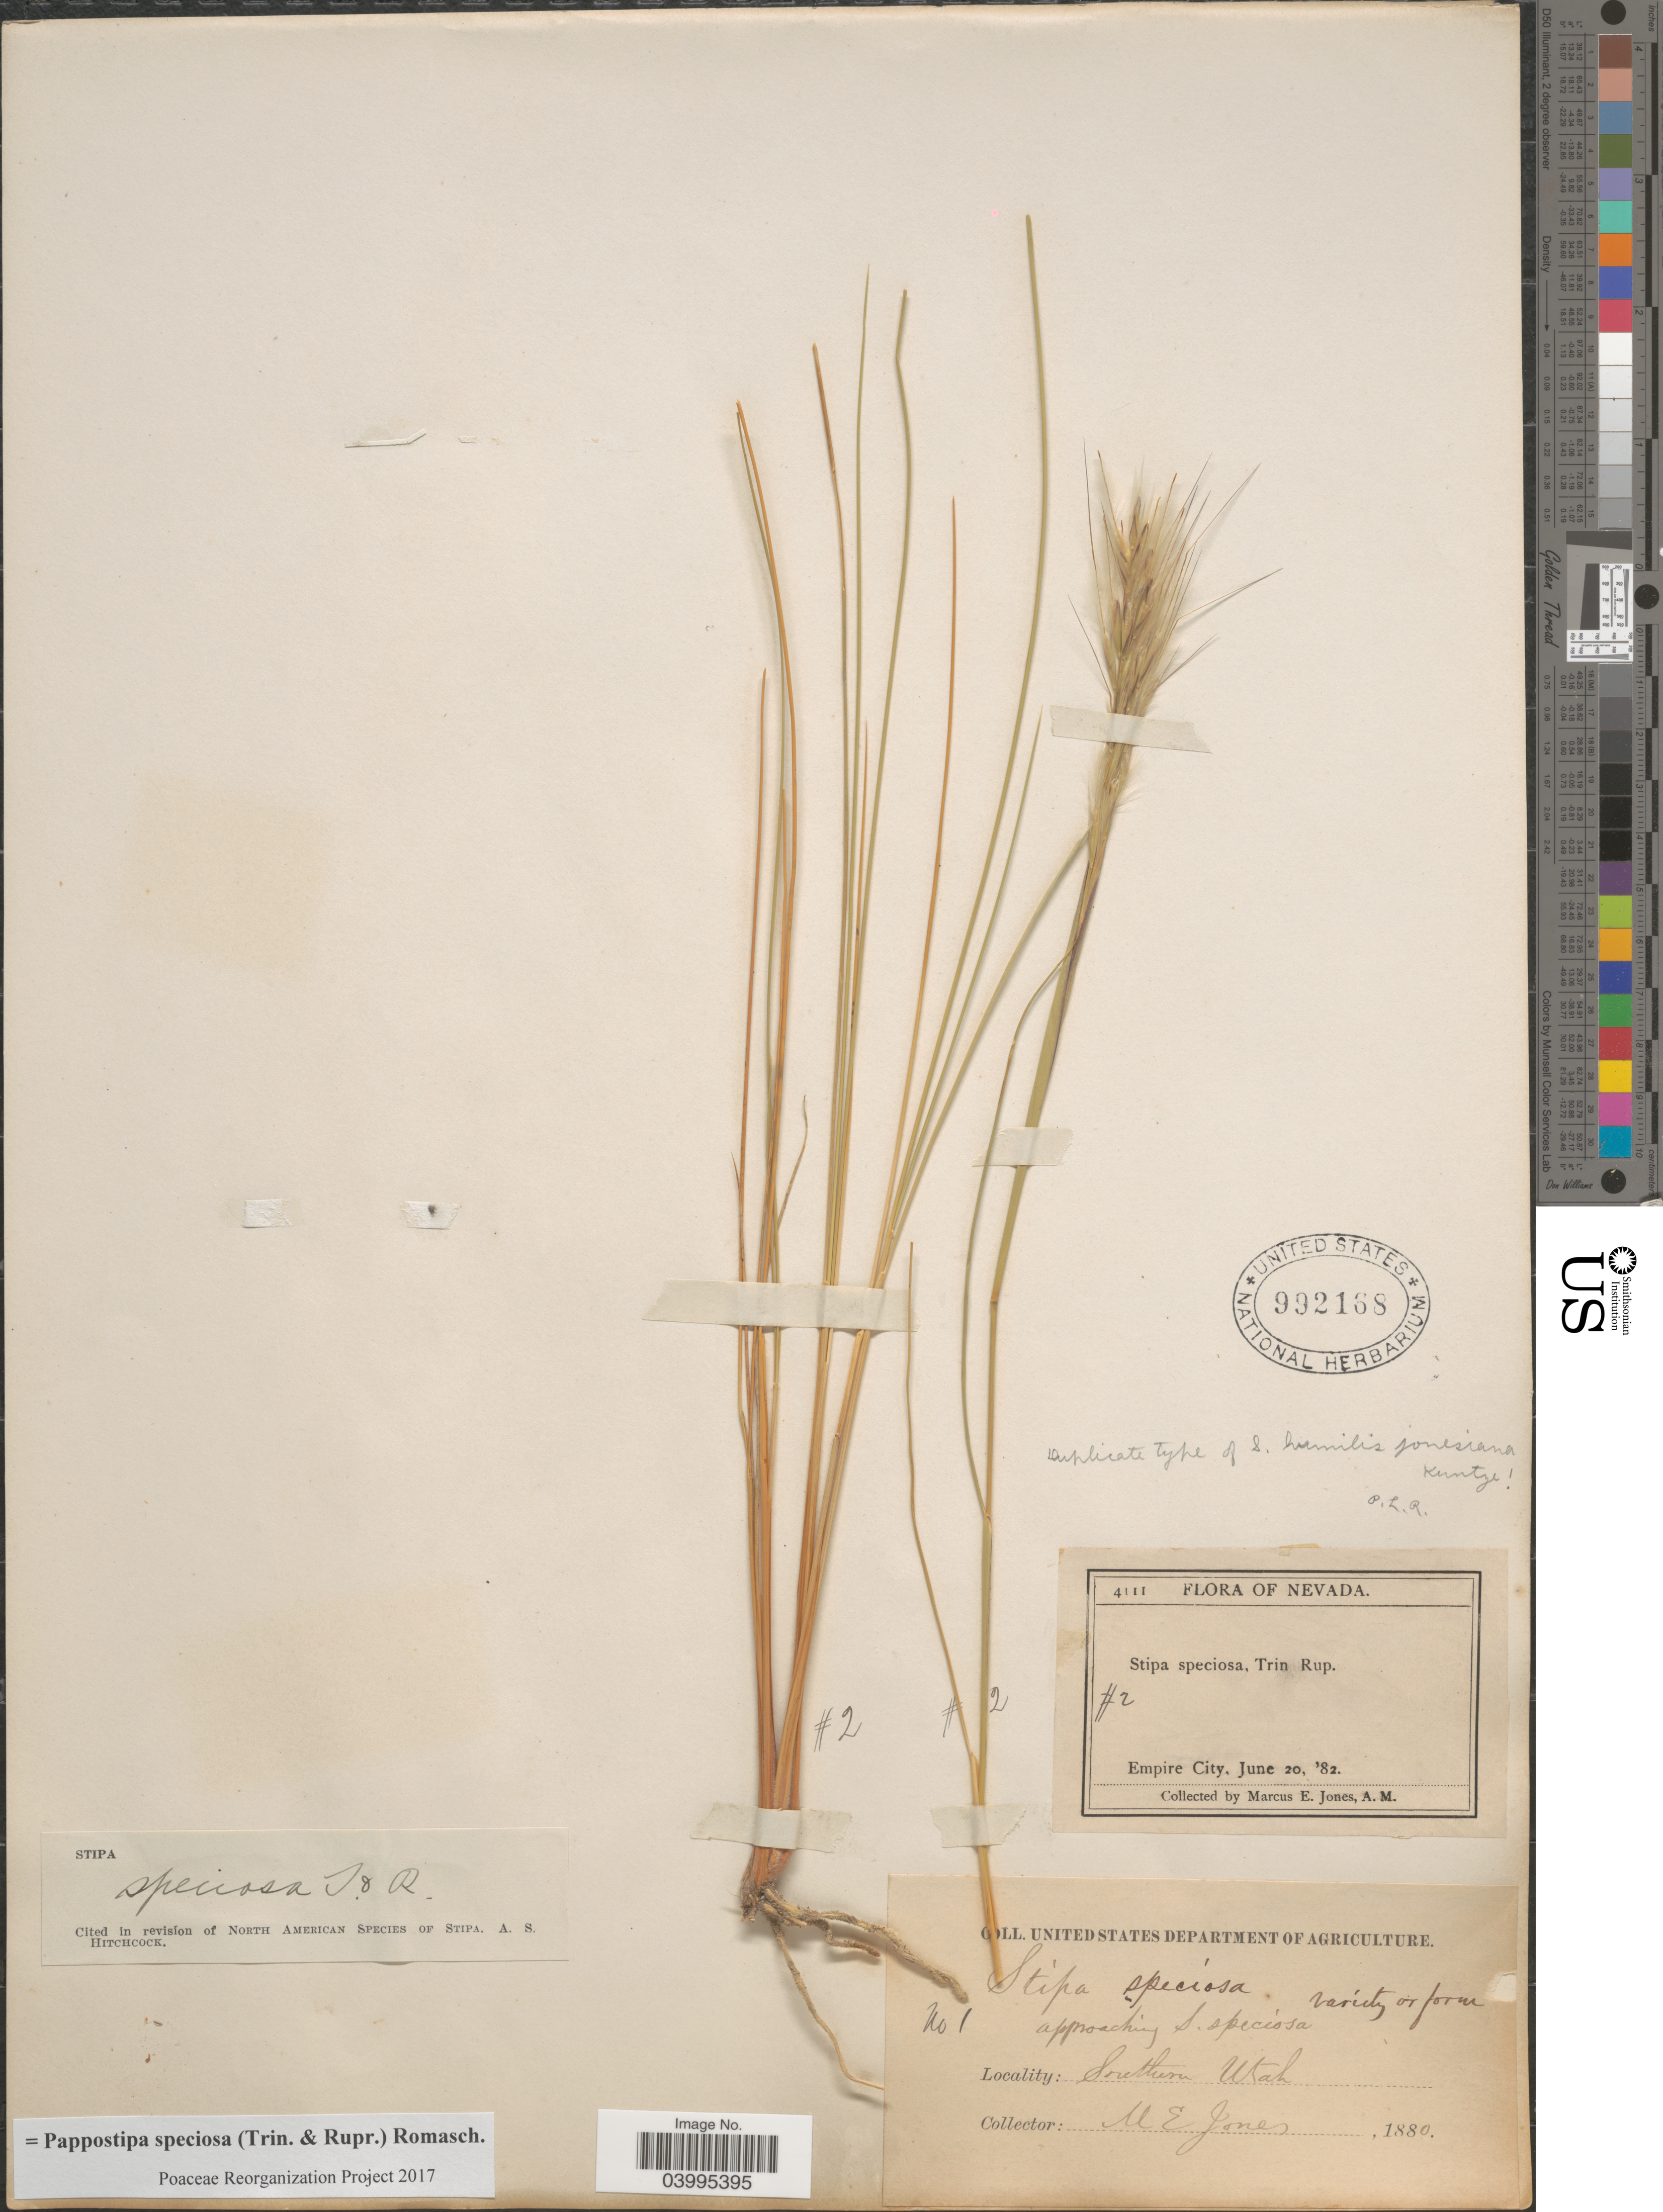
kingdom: Plantae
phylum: Tracheophyta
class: Liliopsida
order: Poales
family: Poaceae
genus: Pappostipa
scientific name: Pappostipa speciosa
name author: (Trin. & Rupr.) Romasch.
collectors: M. E. Jones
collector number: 4111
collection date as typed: Transcribed d/m/y: 20/6/82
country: United States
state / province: Nevada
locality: Empire City.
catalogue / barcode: US 992168